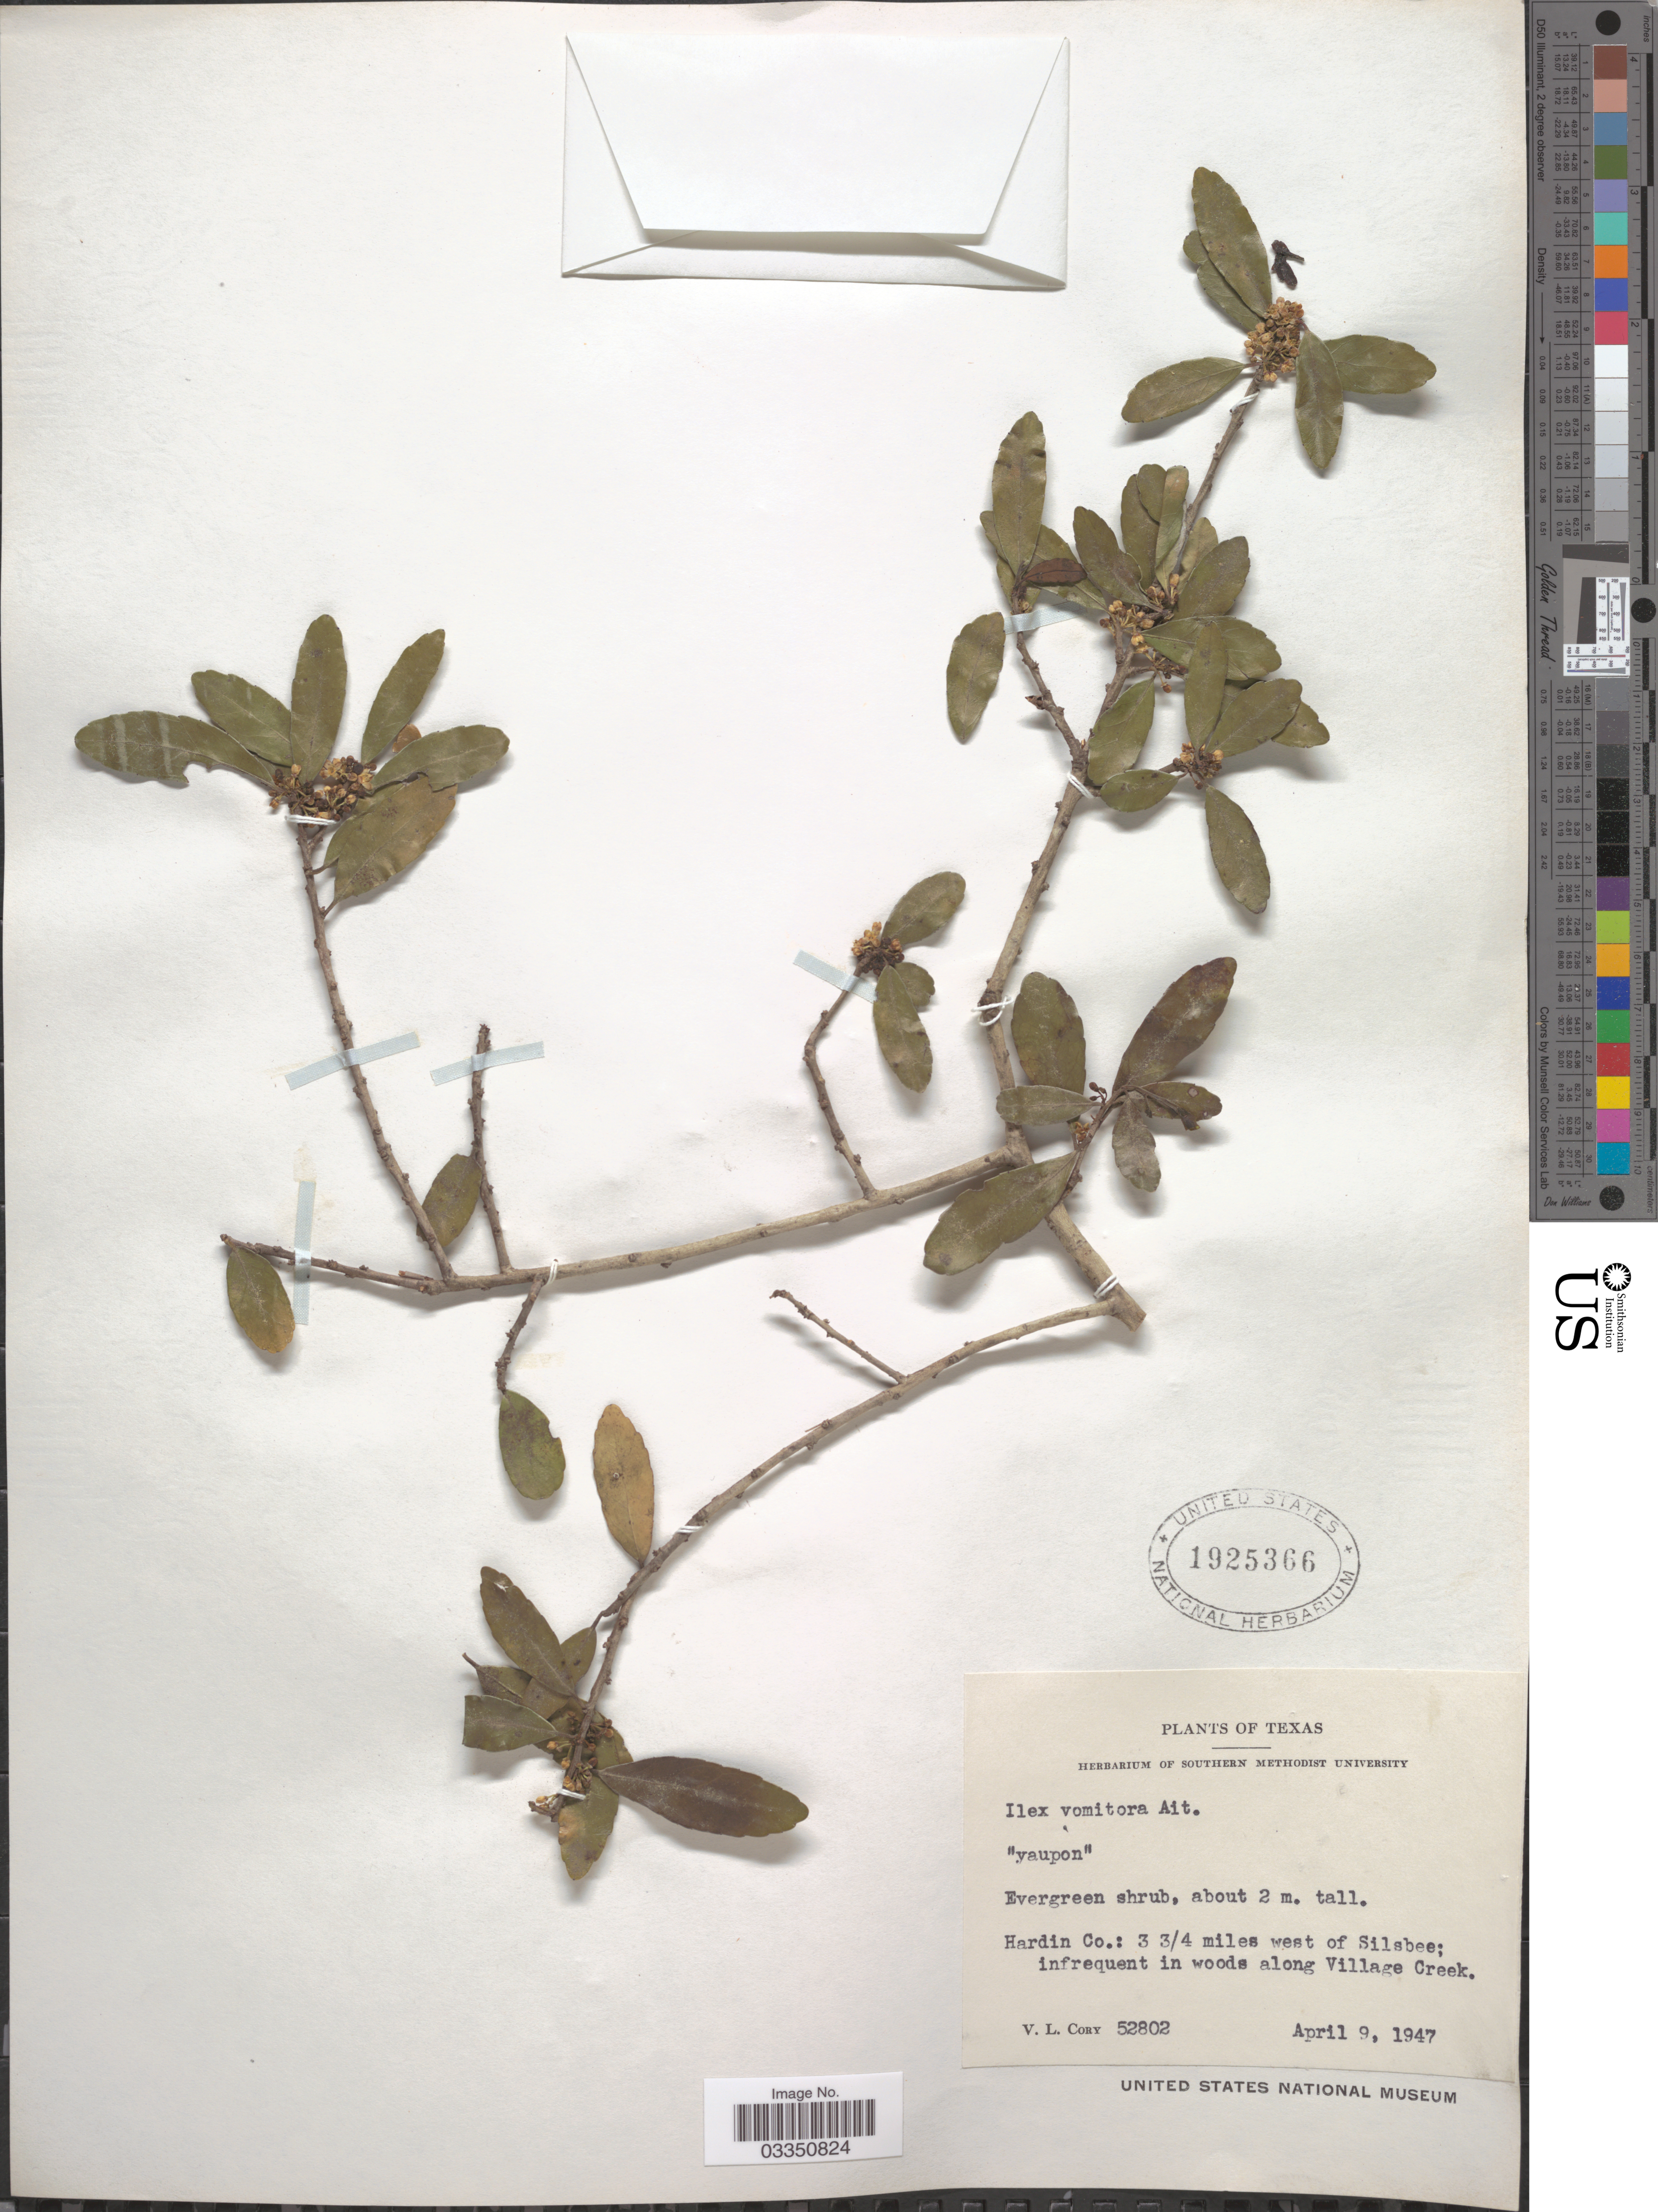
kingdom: Plantae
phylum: Tracheophyta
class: Magnoliopsida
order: Aquifoliales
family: Aquifoliaceae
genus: Ilex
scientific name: Ilex vomitoria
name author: Aiton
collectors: V. Cory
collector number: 52802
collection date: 1947-04-09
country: United States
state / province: Texas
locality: Hardin Co.: 3¾ miles west of Silsbee; infrequent in woods along Village Creek.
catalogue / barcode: US 1925366